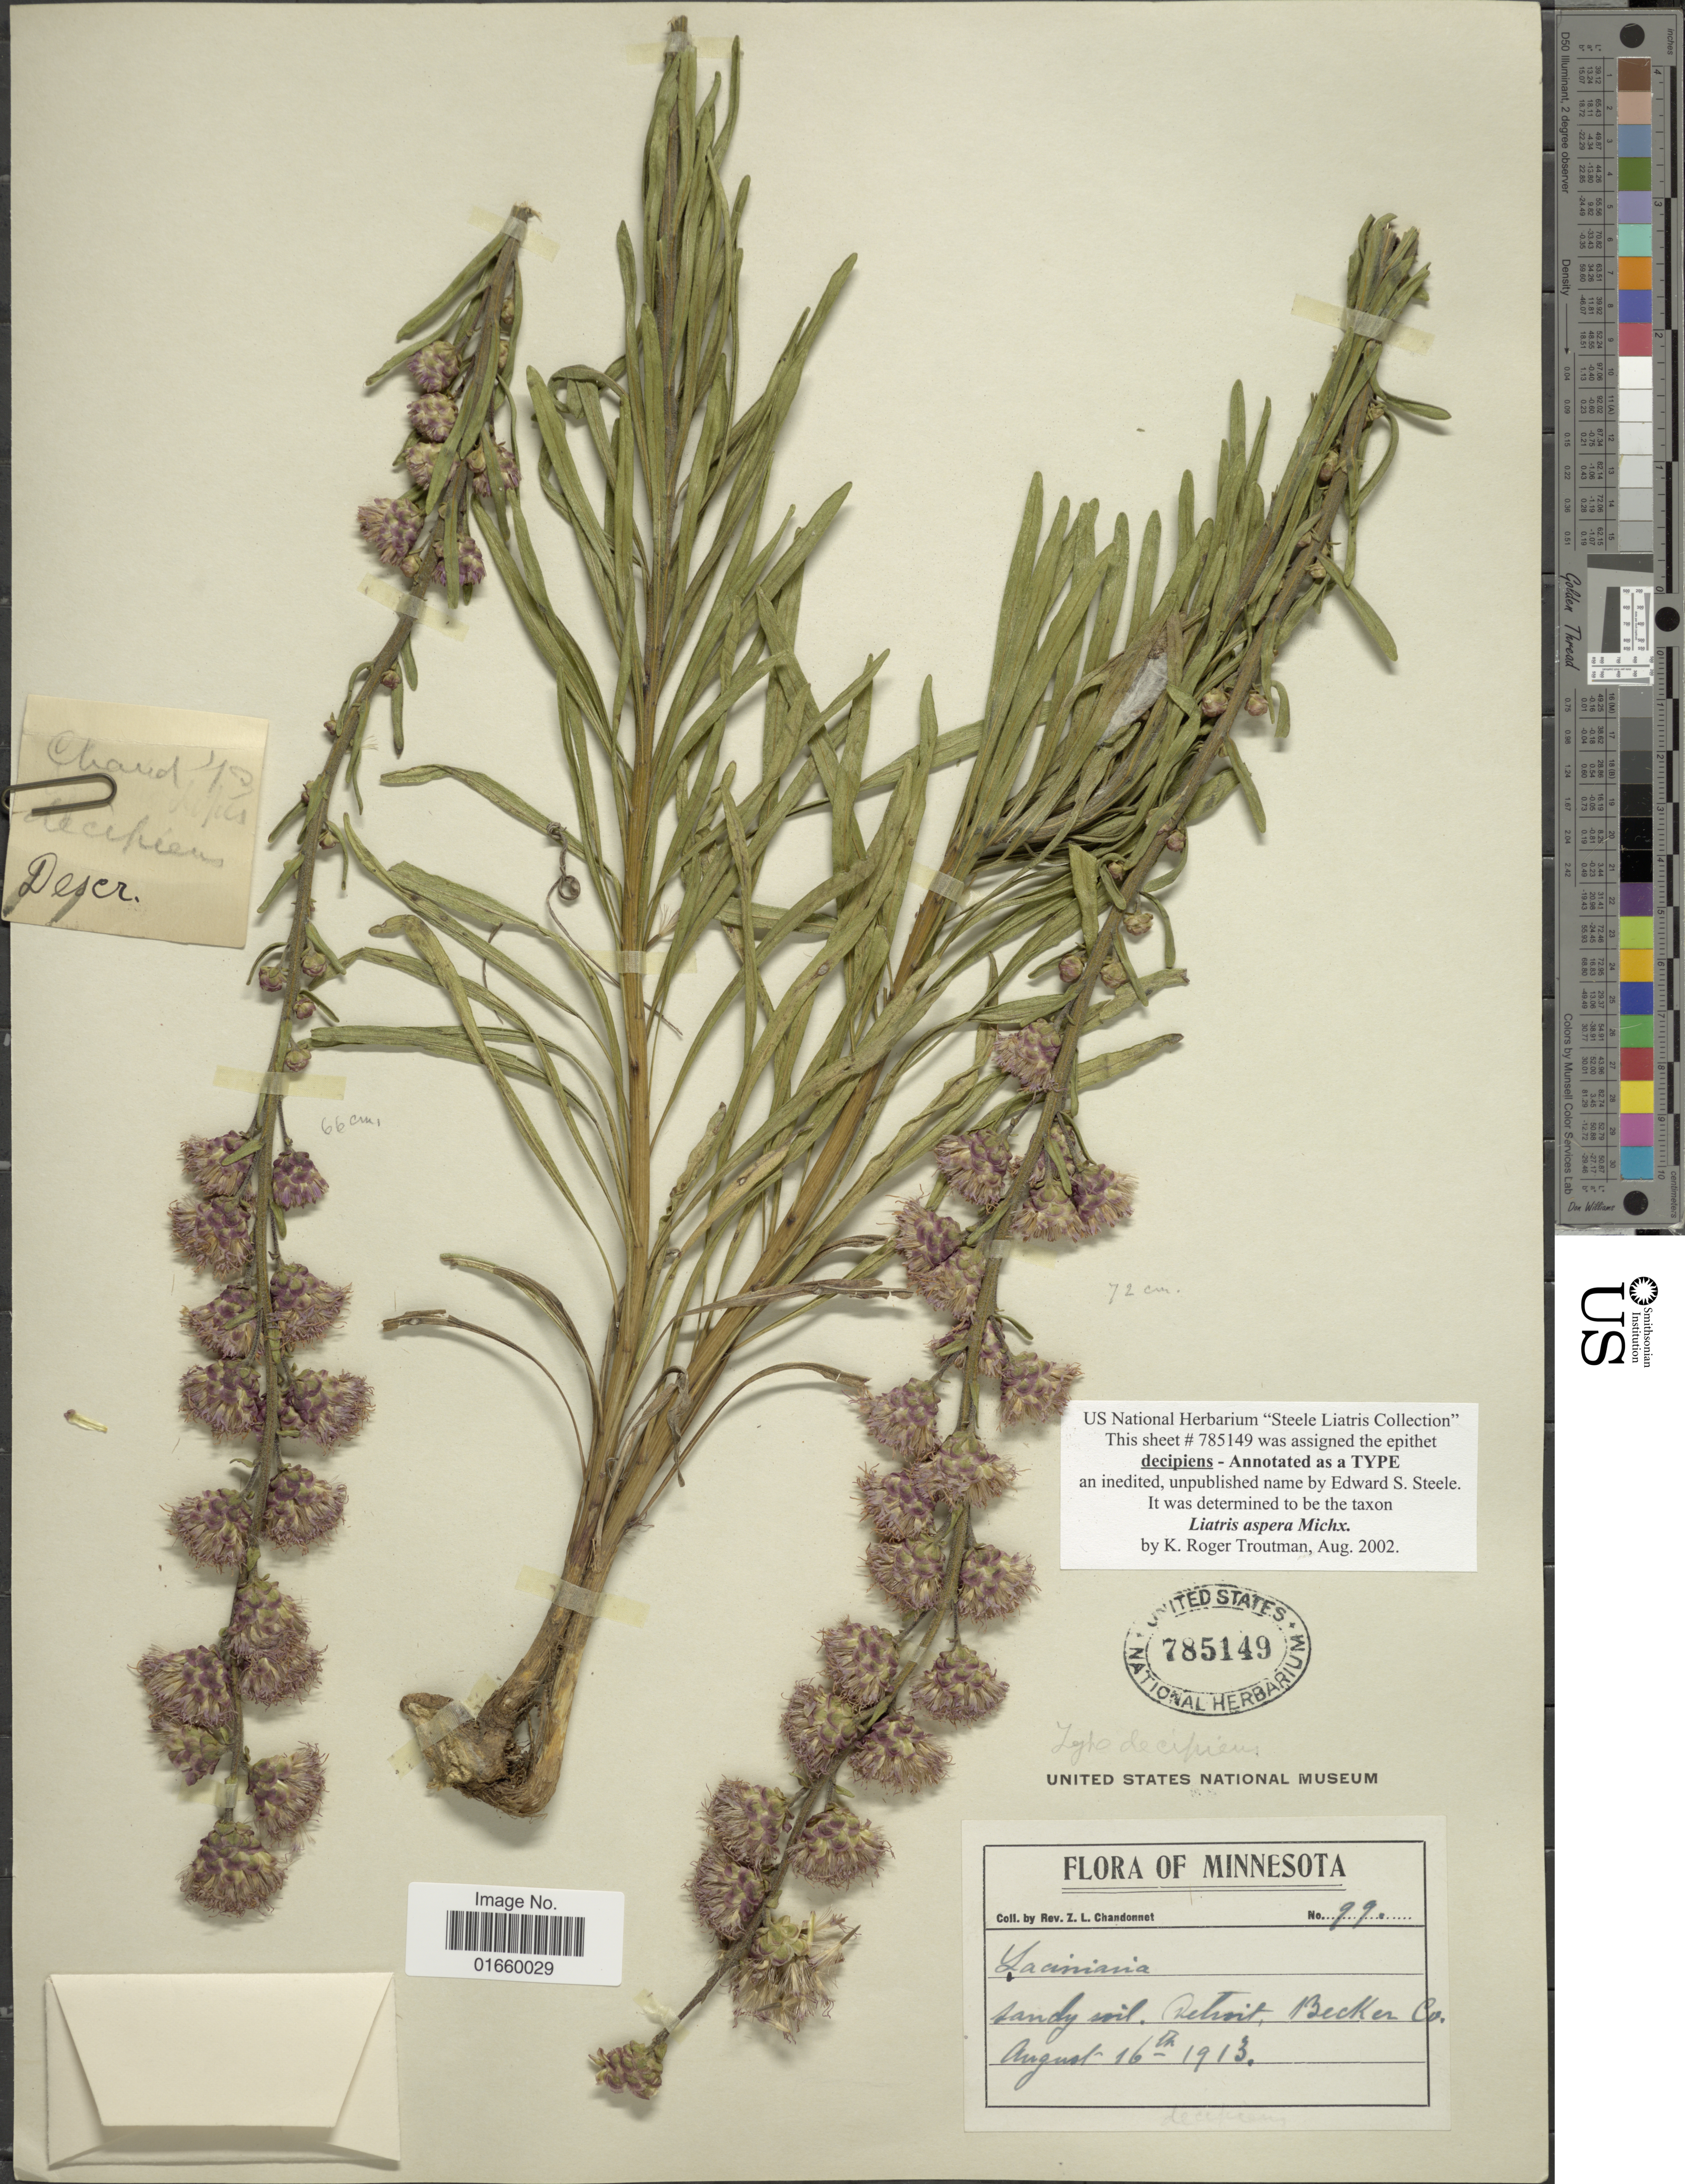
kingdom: Plantae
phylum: Tracheophyta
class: Magnoliopsida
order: Asterales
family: Asteraceae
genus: Liatris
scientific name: Liatris aspera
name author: Michx.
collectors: Z. Chandonnet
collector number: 99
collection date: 1913-08-16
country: United States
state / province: Minnesota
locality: Detroit, Becker Co.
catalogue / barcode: US 785149